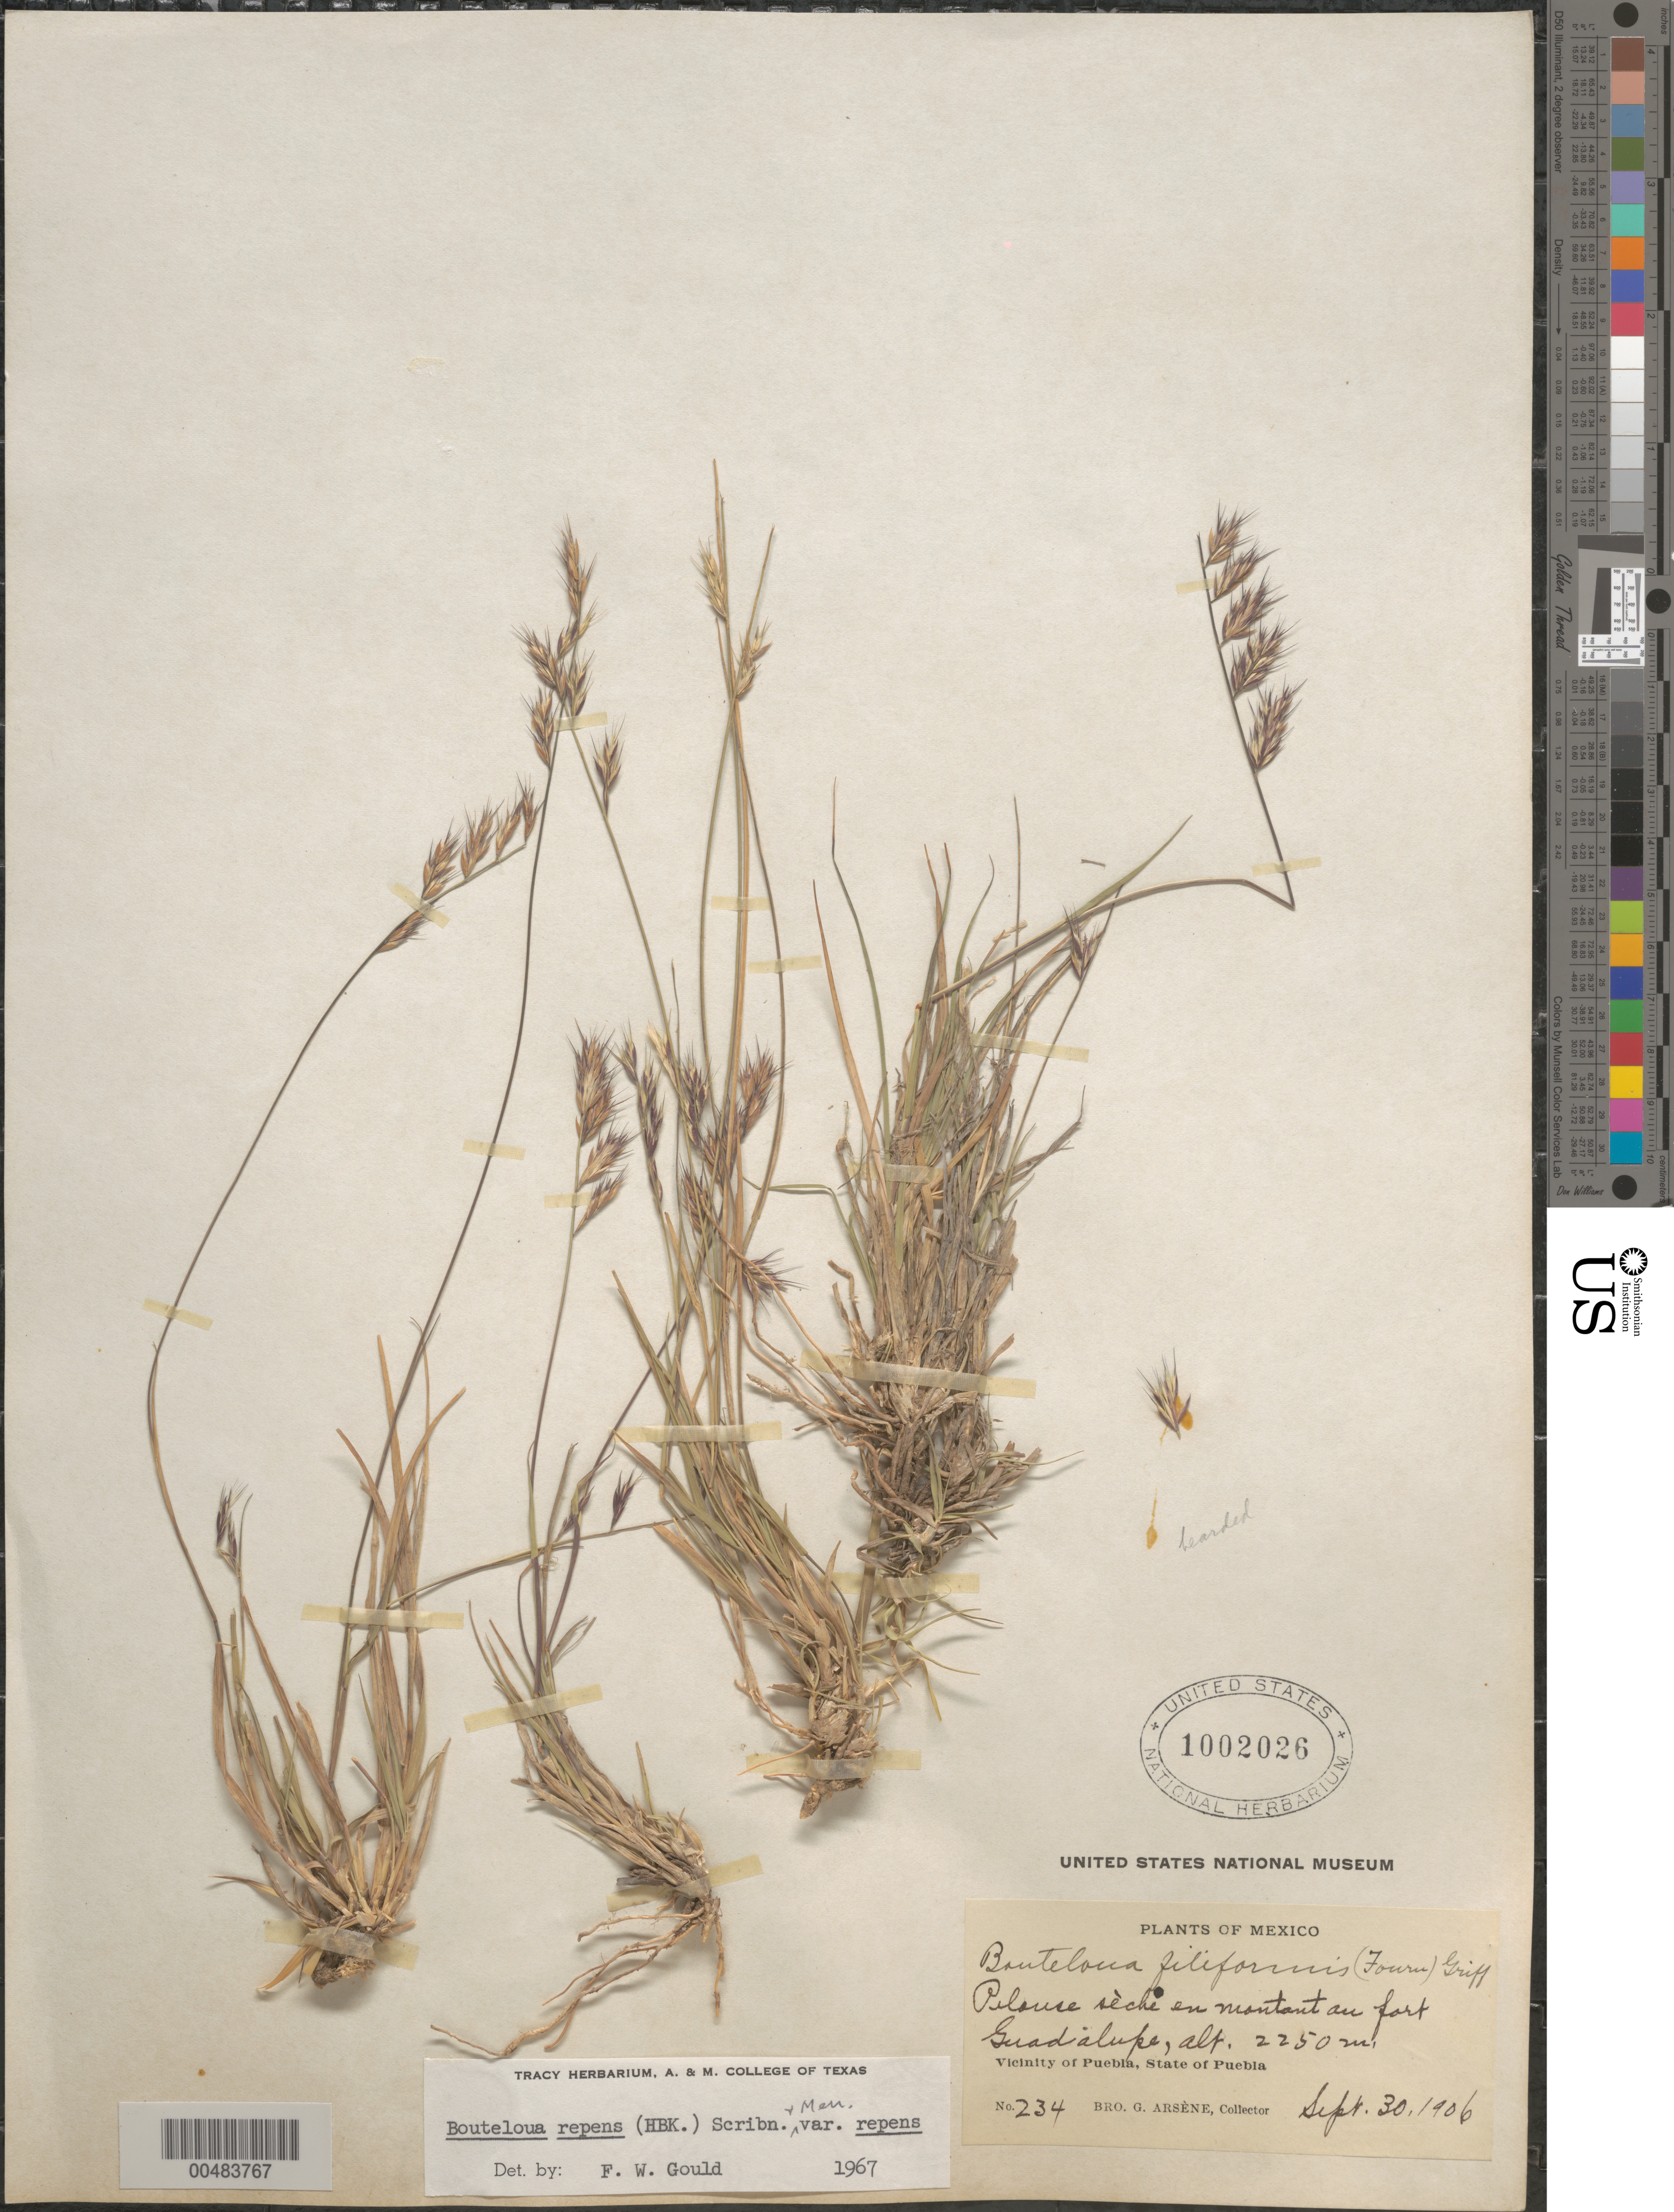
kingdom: Plantae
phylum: Tracheophyta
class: Liliopsida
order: Poales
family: Poaceae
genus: Bouteloua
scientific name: Bouteloua repens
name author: (Kunth) Scribn. & Merr.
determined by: Gould, F. W.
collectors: Bro. G. Arsène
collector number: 234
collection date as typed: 30 Sep 1906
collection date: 1906-09-30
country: Mexico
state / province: Puebla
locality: Vicinity of Puebla, Pilouse sèche en montant au fort Guadalupe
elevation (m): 2250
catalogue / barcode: US 1002026